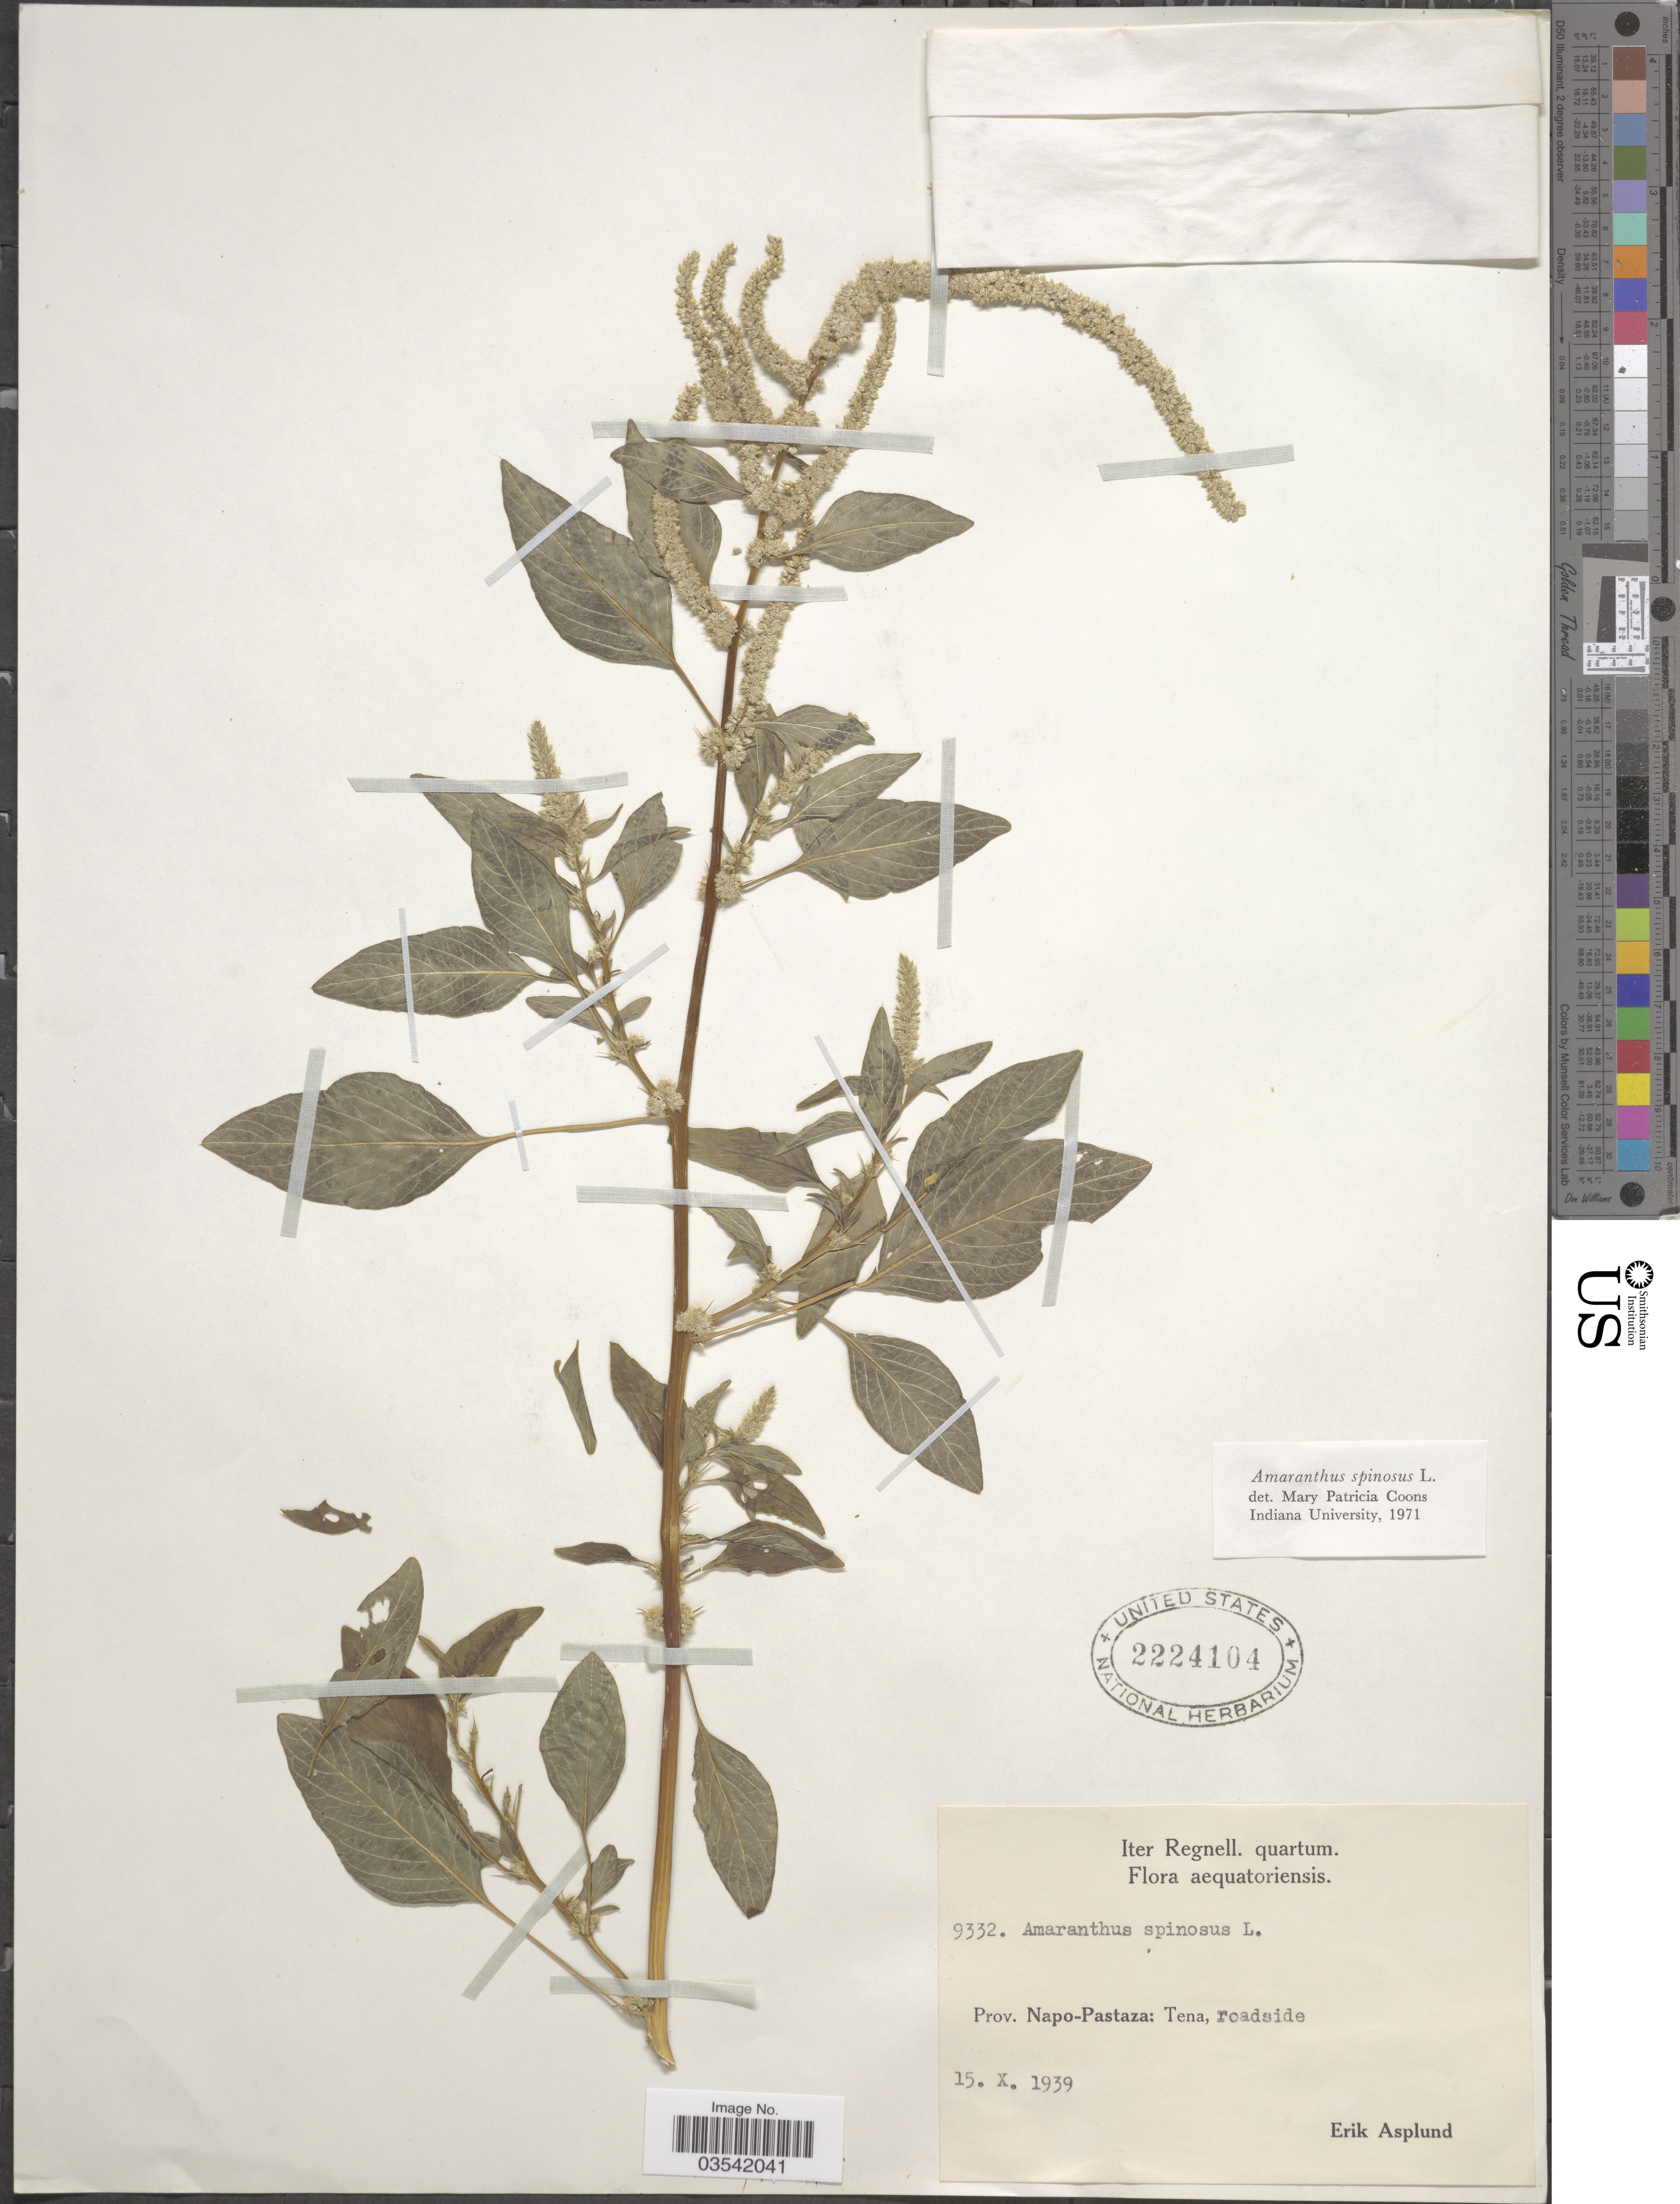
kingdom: Plantae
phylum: Tracheophyta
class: Magnoliopsida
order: Caryophyllales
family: Amaranthaceae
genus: Amaranthus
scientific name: Amaranthus spinosus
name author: L.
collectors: E. Asplund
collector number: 9332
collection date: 1939-10-15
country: Ecuador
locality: Prov. Napo-Pastaza: Tena.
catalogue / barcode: US 2224104